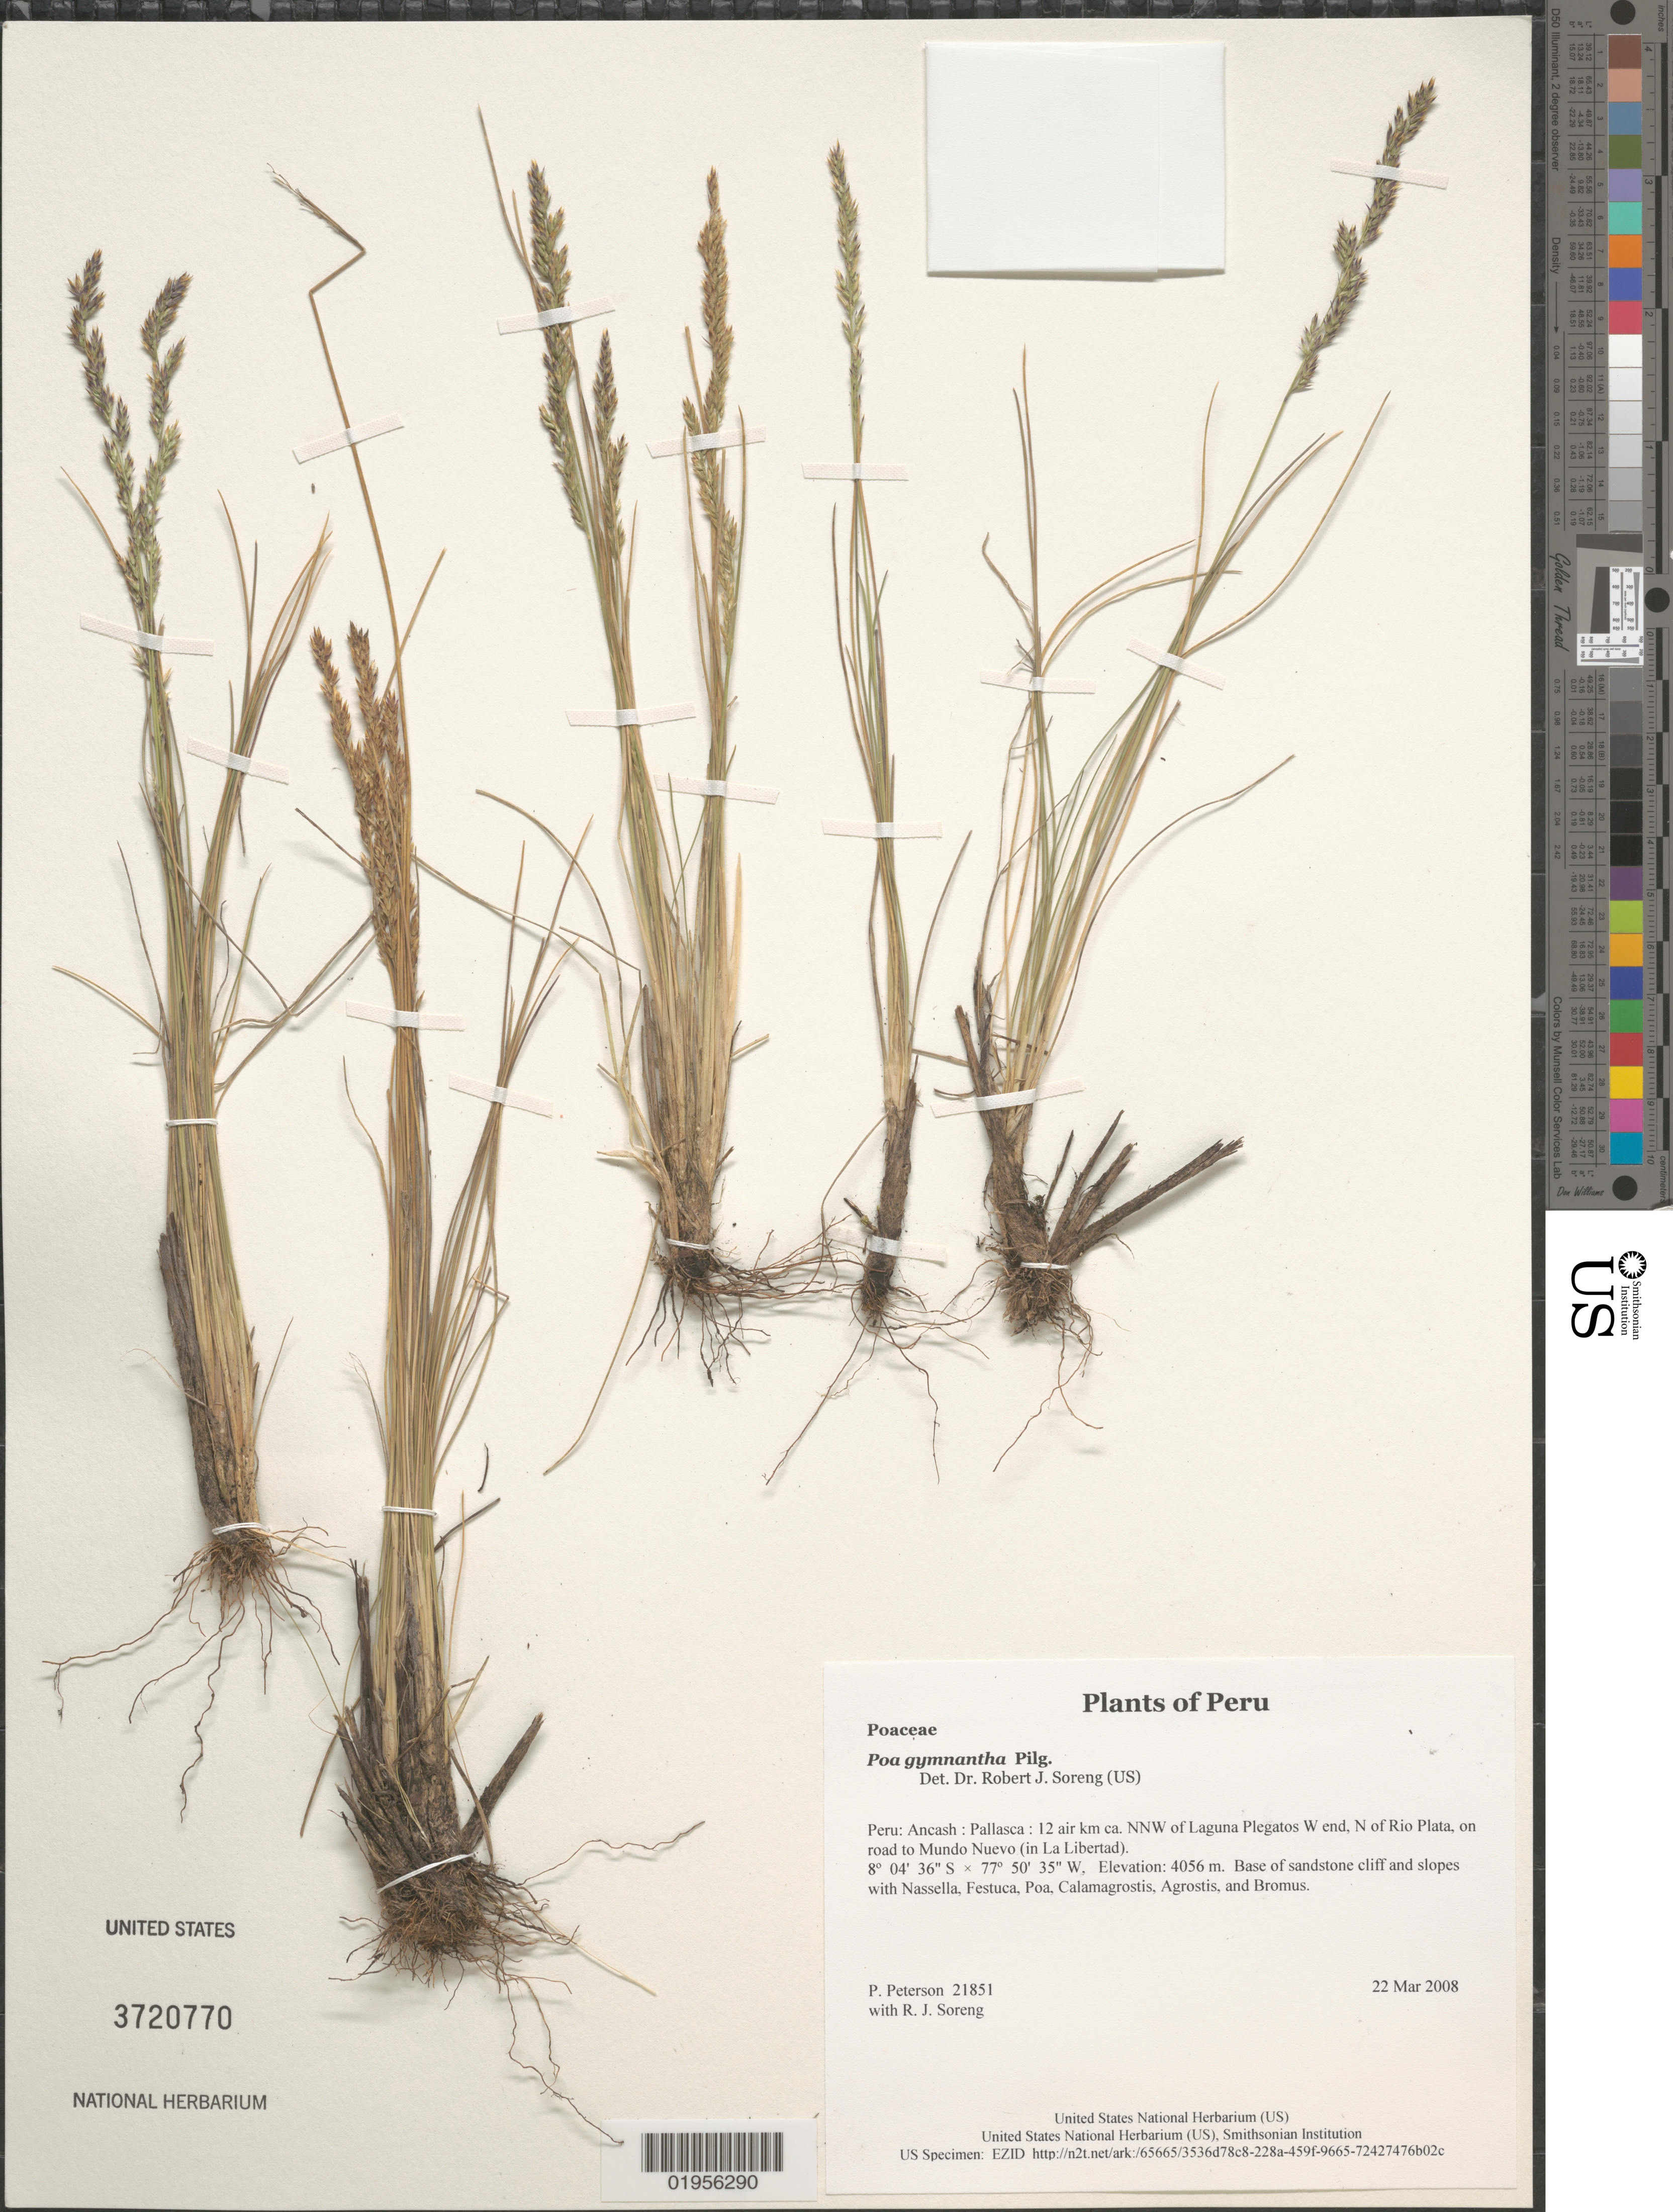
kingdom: Plantae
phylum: Tracheophyta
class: Liliopsida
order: Poales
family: Poaceae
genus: Poa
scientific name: Poa gymnantha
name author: Pilg.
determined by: Soreng, Robert J., Research Associate (BOT), Smithsonian Institution - National Museum of Natural History (UNITED STATES)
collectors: P. M. Peterson & R. J. Soreng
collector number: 21851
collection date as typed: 22 Mar 2008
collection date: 2008-03-22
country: Peru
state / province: Ancash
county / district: Pallasca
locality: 12 air km ca. NNW of Laguna Plegatos W end, N of Rio Plata, on road to Mundo Nuevo (in La Libertad)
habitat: Base of sandstone cliff and slopes with Nassella, Festuca, Poa, Calamagrostis, Agrostis, and Bromus.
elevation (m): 4056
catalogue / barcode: US 3720770